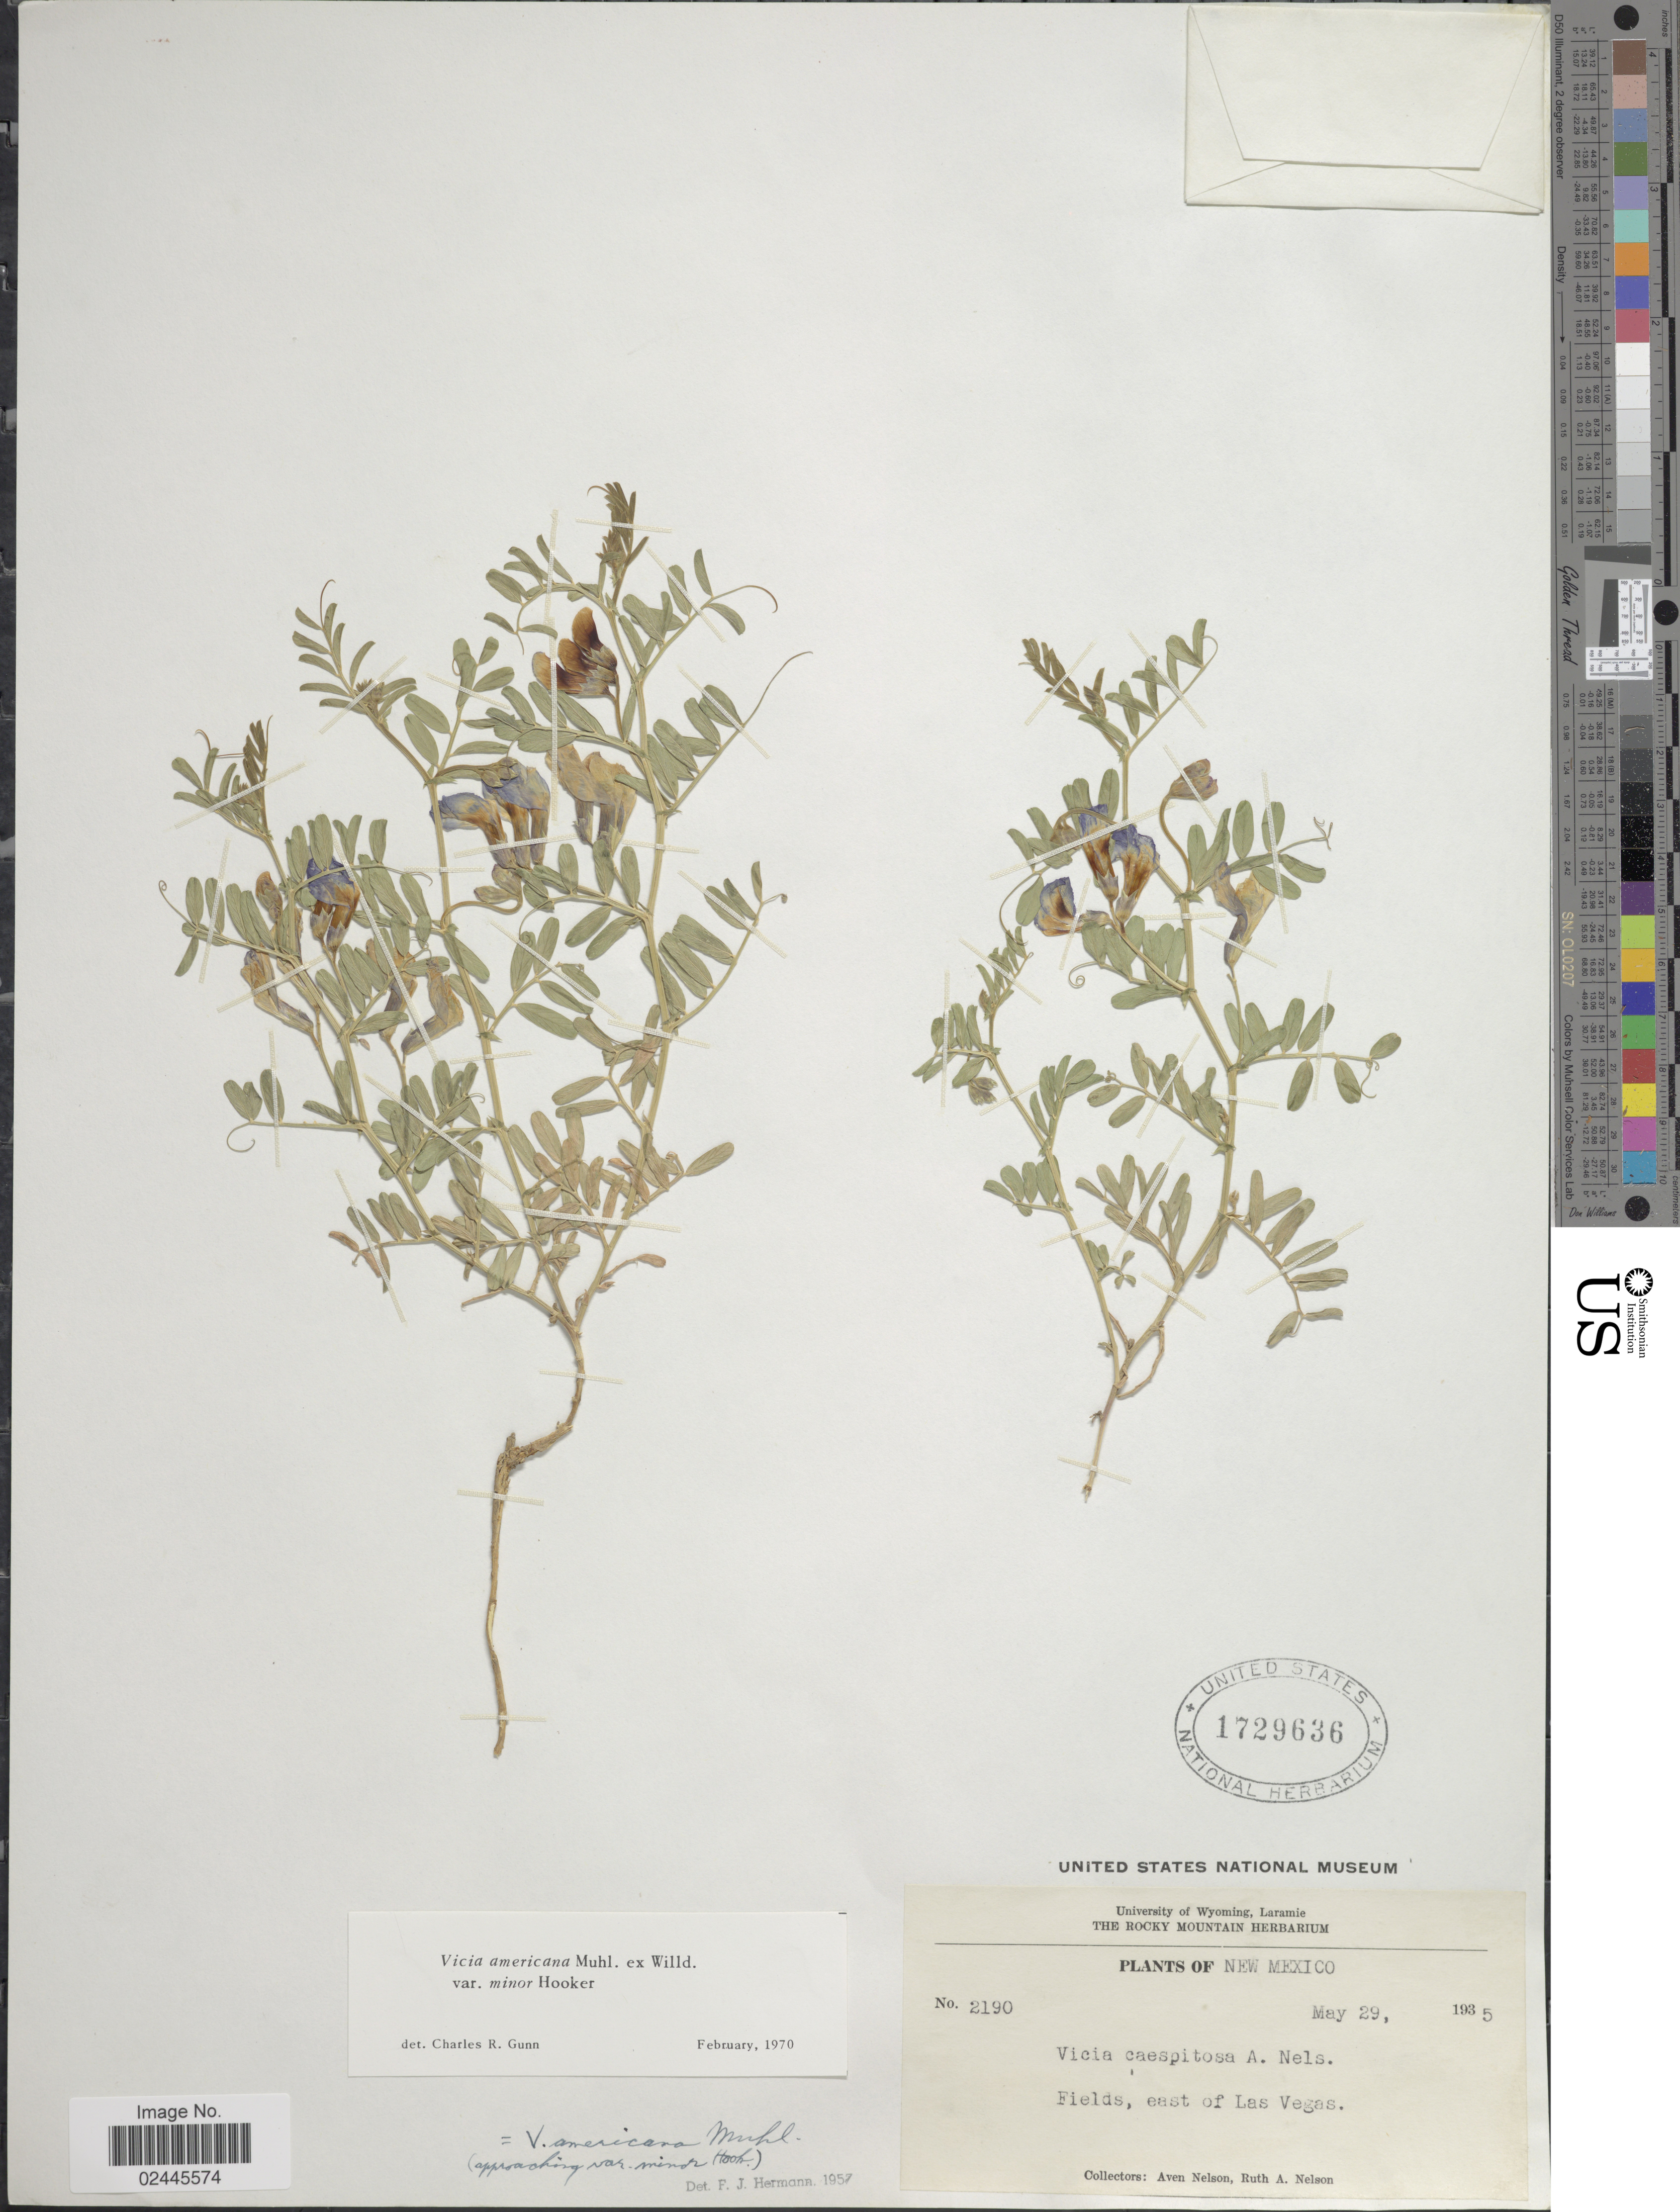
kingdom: Plantae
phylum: Tracheophyta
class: Magnoliopsida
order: Fabales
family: Fabaceae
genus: Vicia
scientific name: Vicia americana var. minor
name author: Hook.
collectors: A. Nelson & R. A. Nelson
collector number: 2190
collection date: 1935-05-29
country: United States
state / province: New Mexico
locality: Fields, east of Las Vegas.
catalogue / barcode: US 1729636